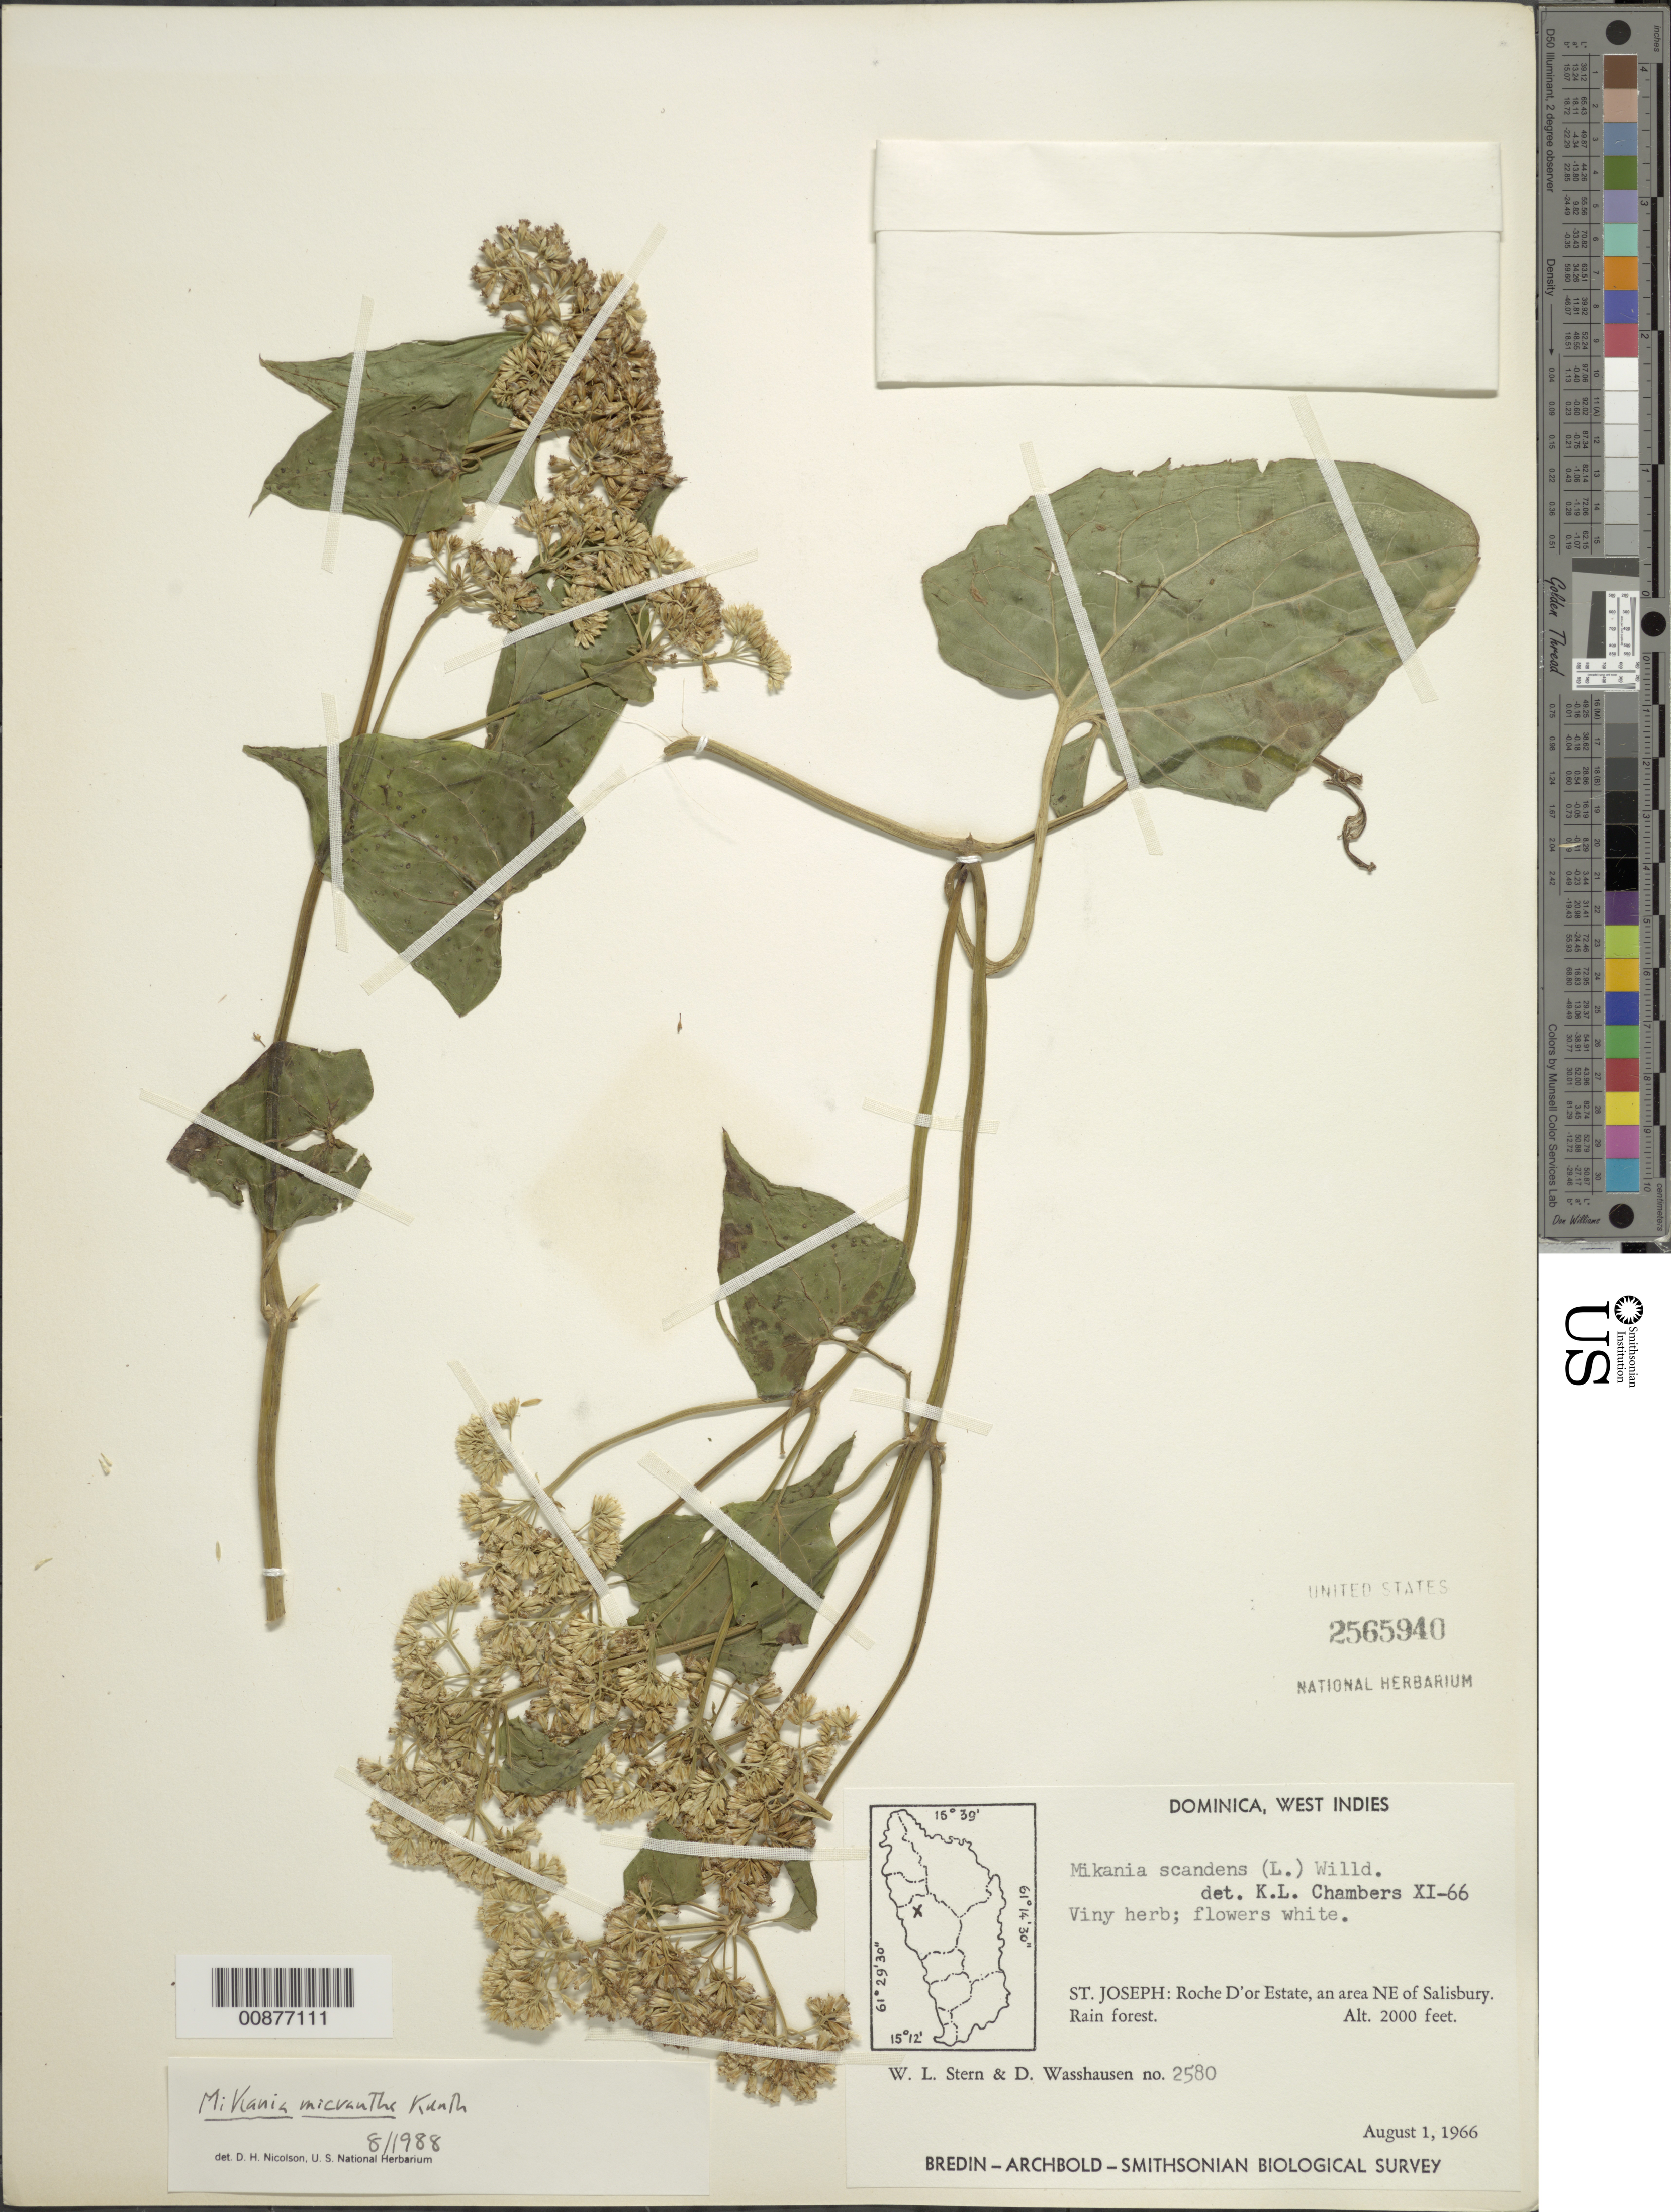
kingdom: Plantae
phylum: Tracheophyta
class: Magnoliopsida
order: Asterales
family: Asteraceae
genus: Mikania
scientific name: Mikania micrantha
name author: Kunth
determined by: Nicolson, Dan H.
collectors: W. L. Stern & D. C. Wasshausen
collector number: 2580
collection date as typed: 01 Aug 1966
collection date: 1966-08-01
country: Dominica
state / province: St. Joseph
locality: Roche d'or Estate, an area NE of Salisbury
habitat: Rainforest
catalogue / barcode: US 2565940